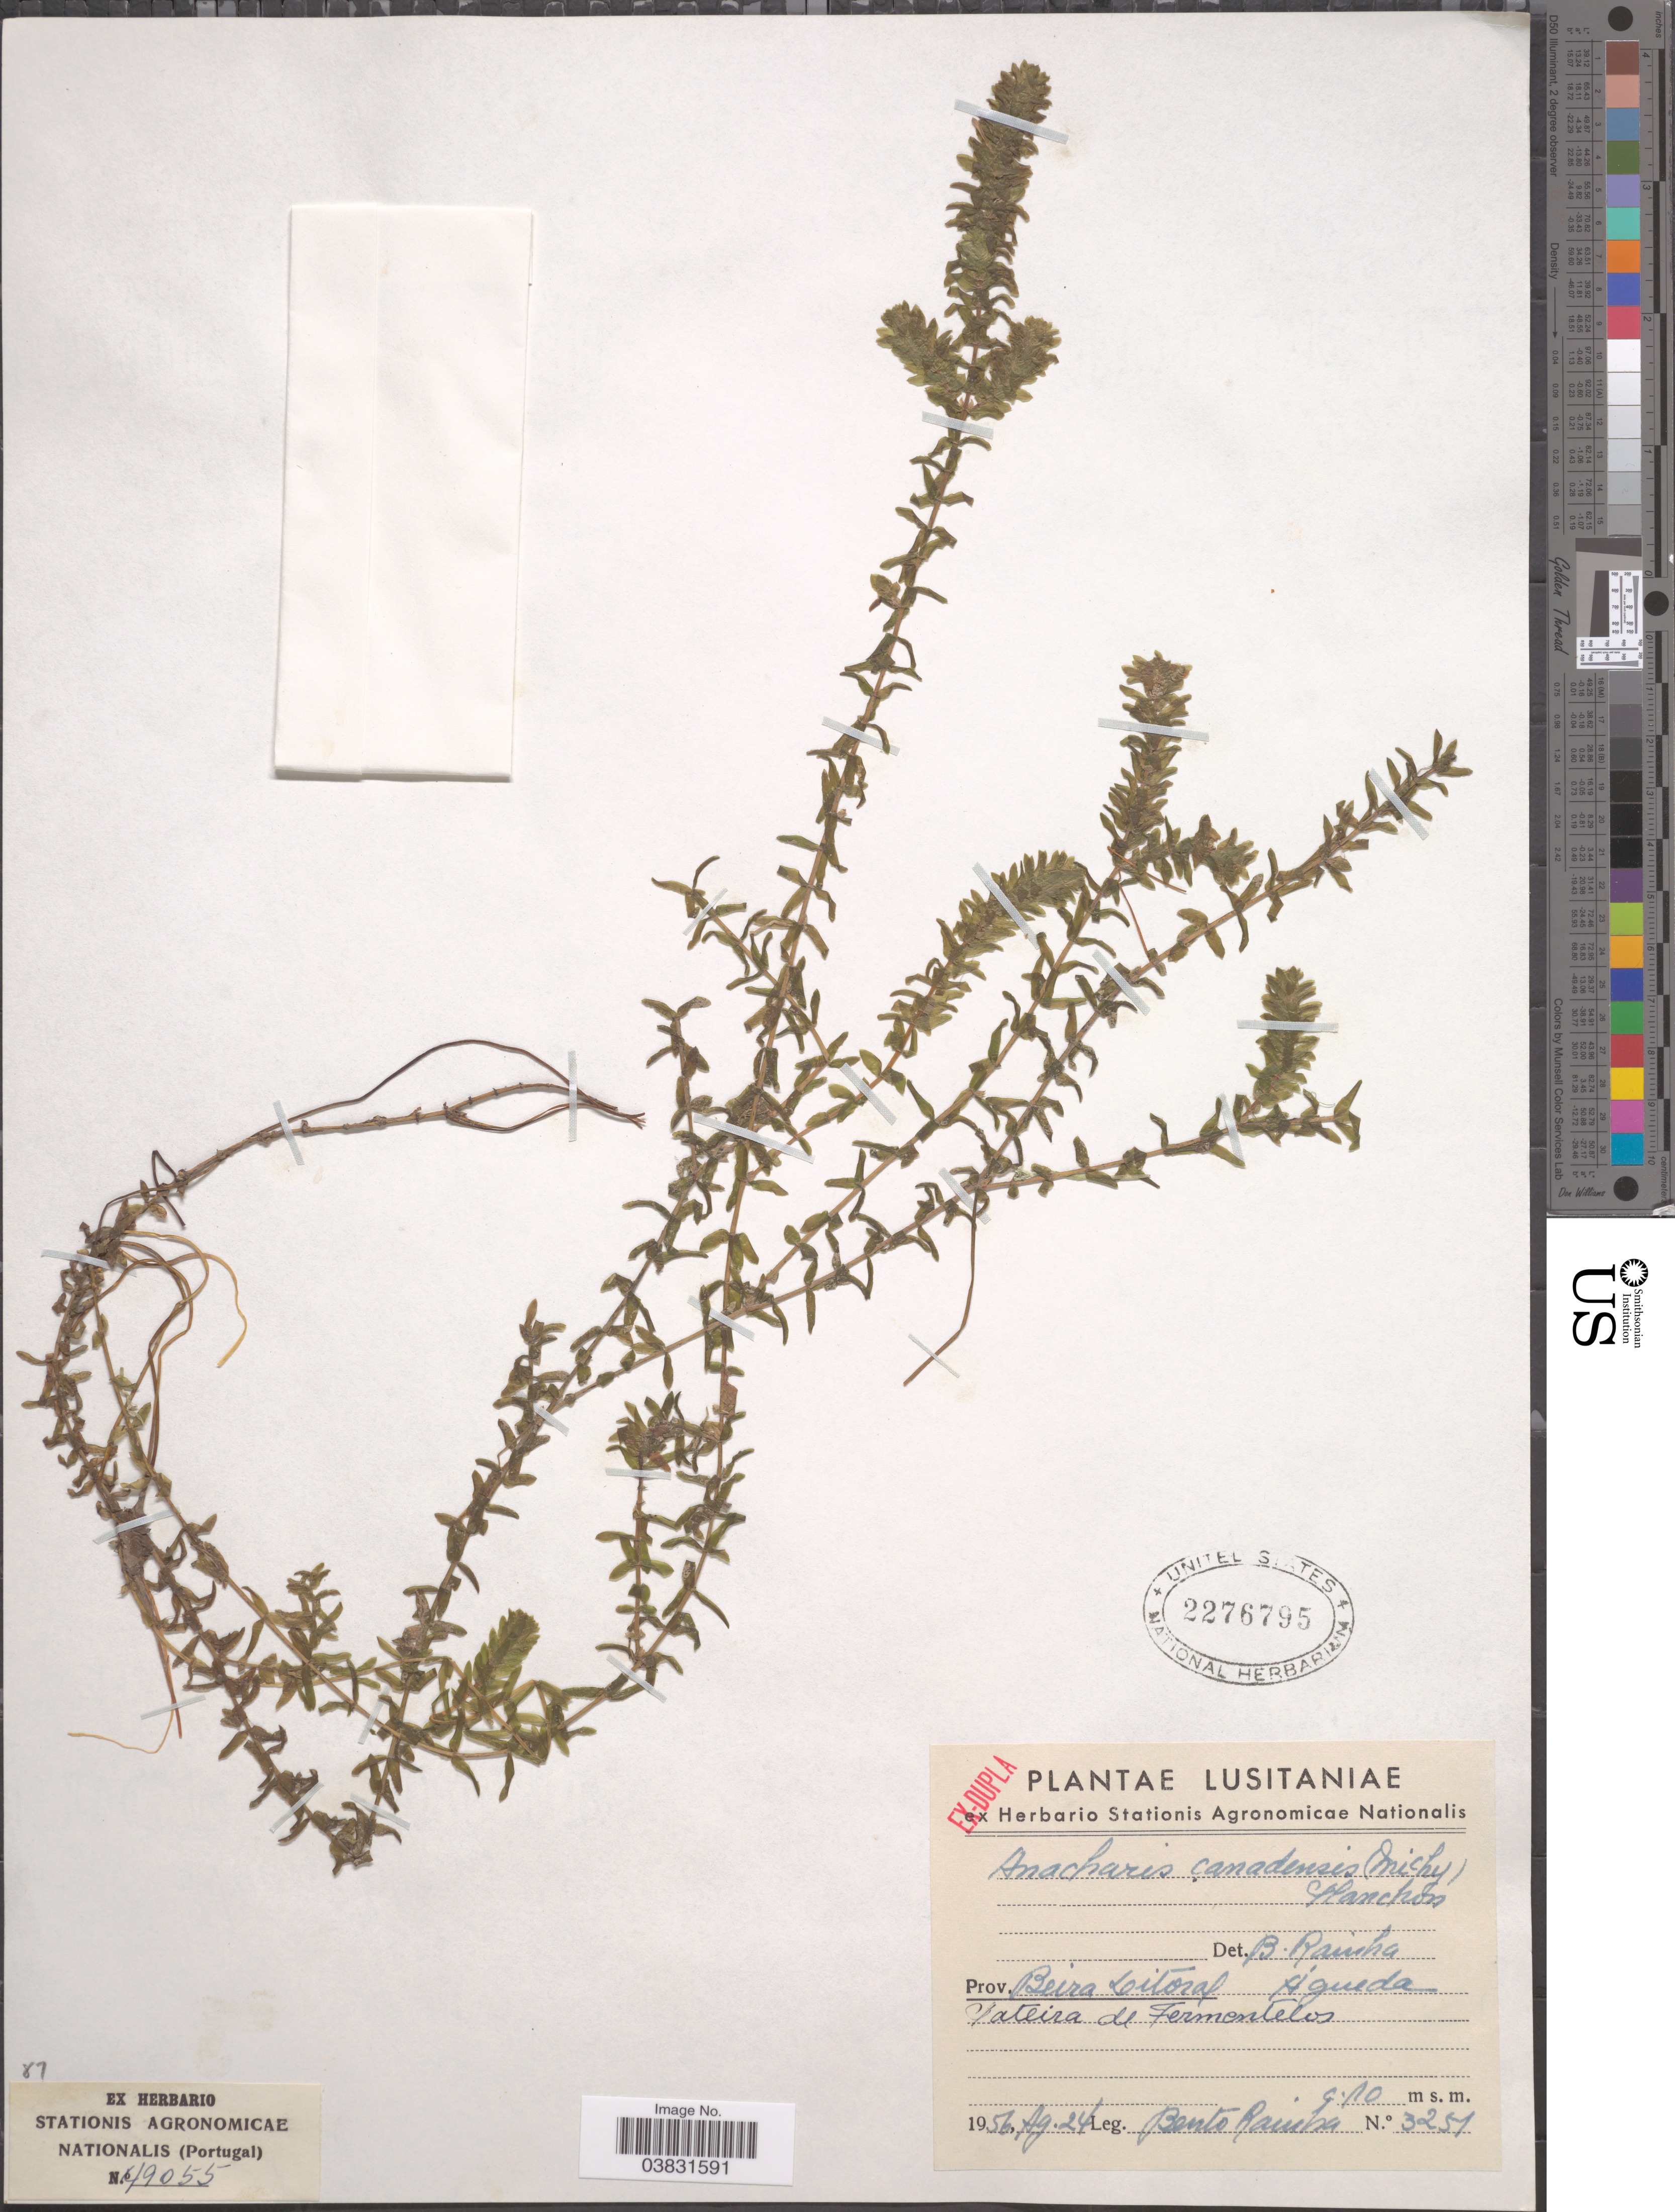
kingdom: Plantae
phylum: Tracheophyta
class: Liliopsida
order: Alismatales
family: Hydrocharitaceae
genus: Elodea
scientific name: Elodea canadensis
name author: Michx.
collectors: B. Rainha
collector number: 3251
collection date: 1956-08-24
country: Portugal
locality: Prov. Beira Litonal. Agueda.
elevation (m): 910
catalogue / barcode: US 2276795